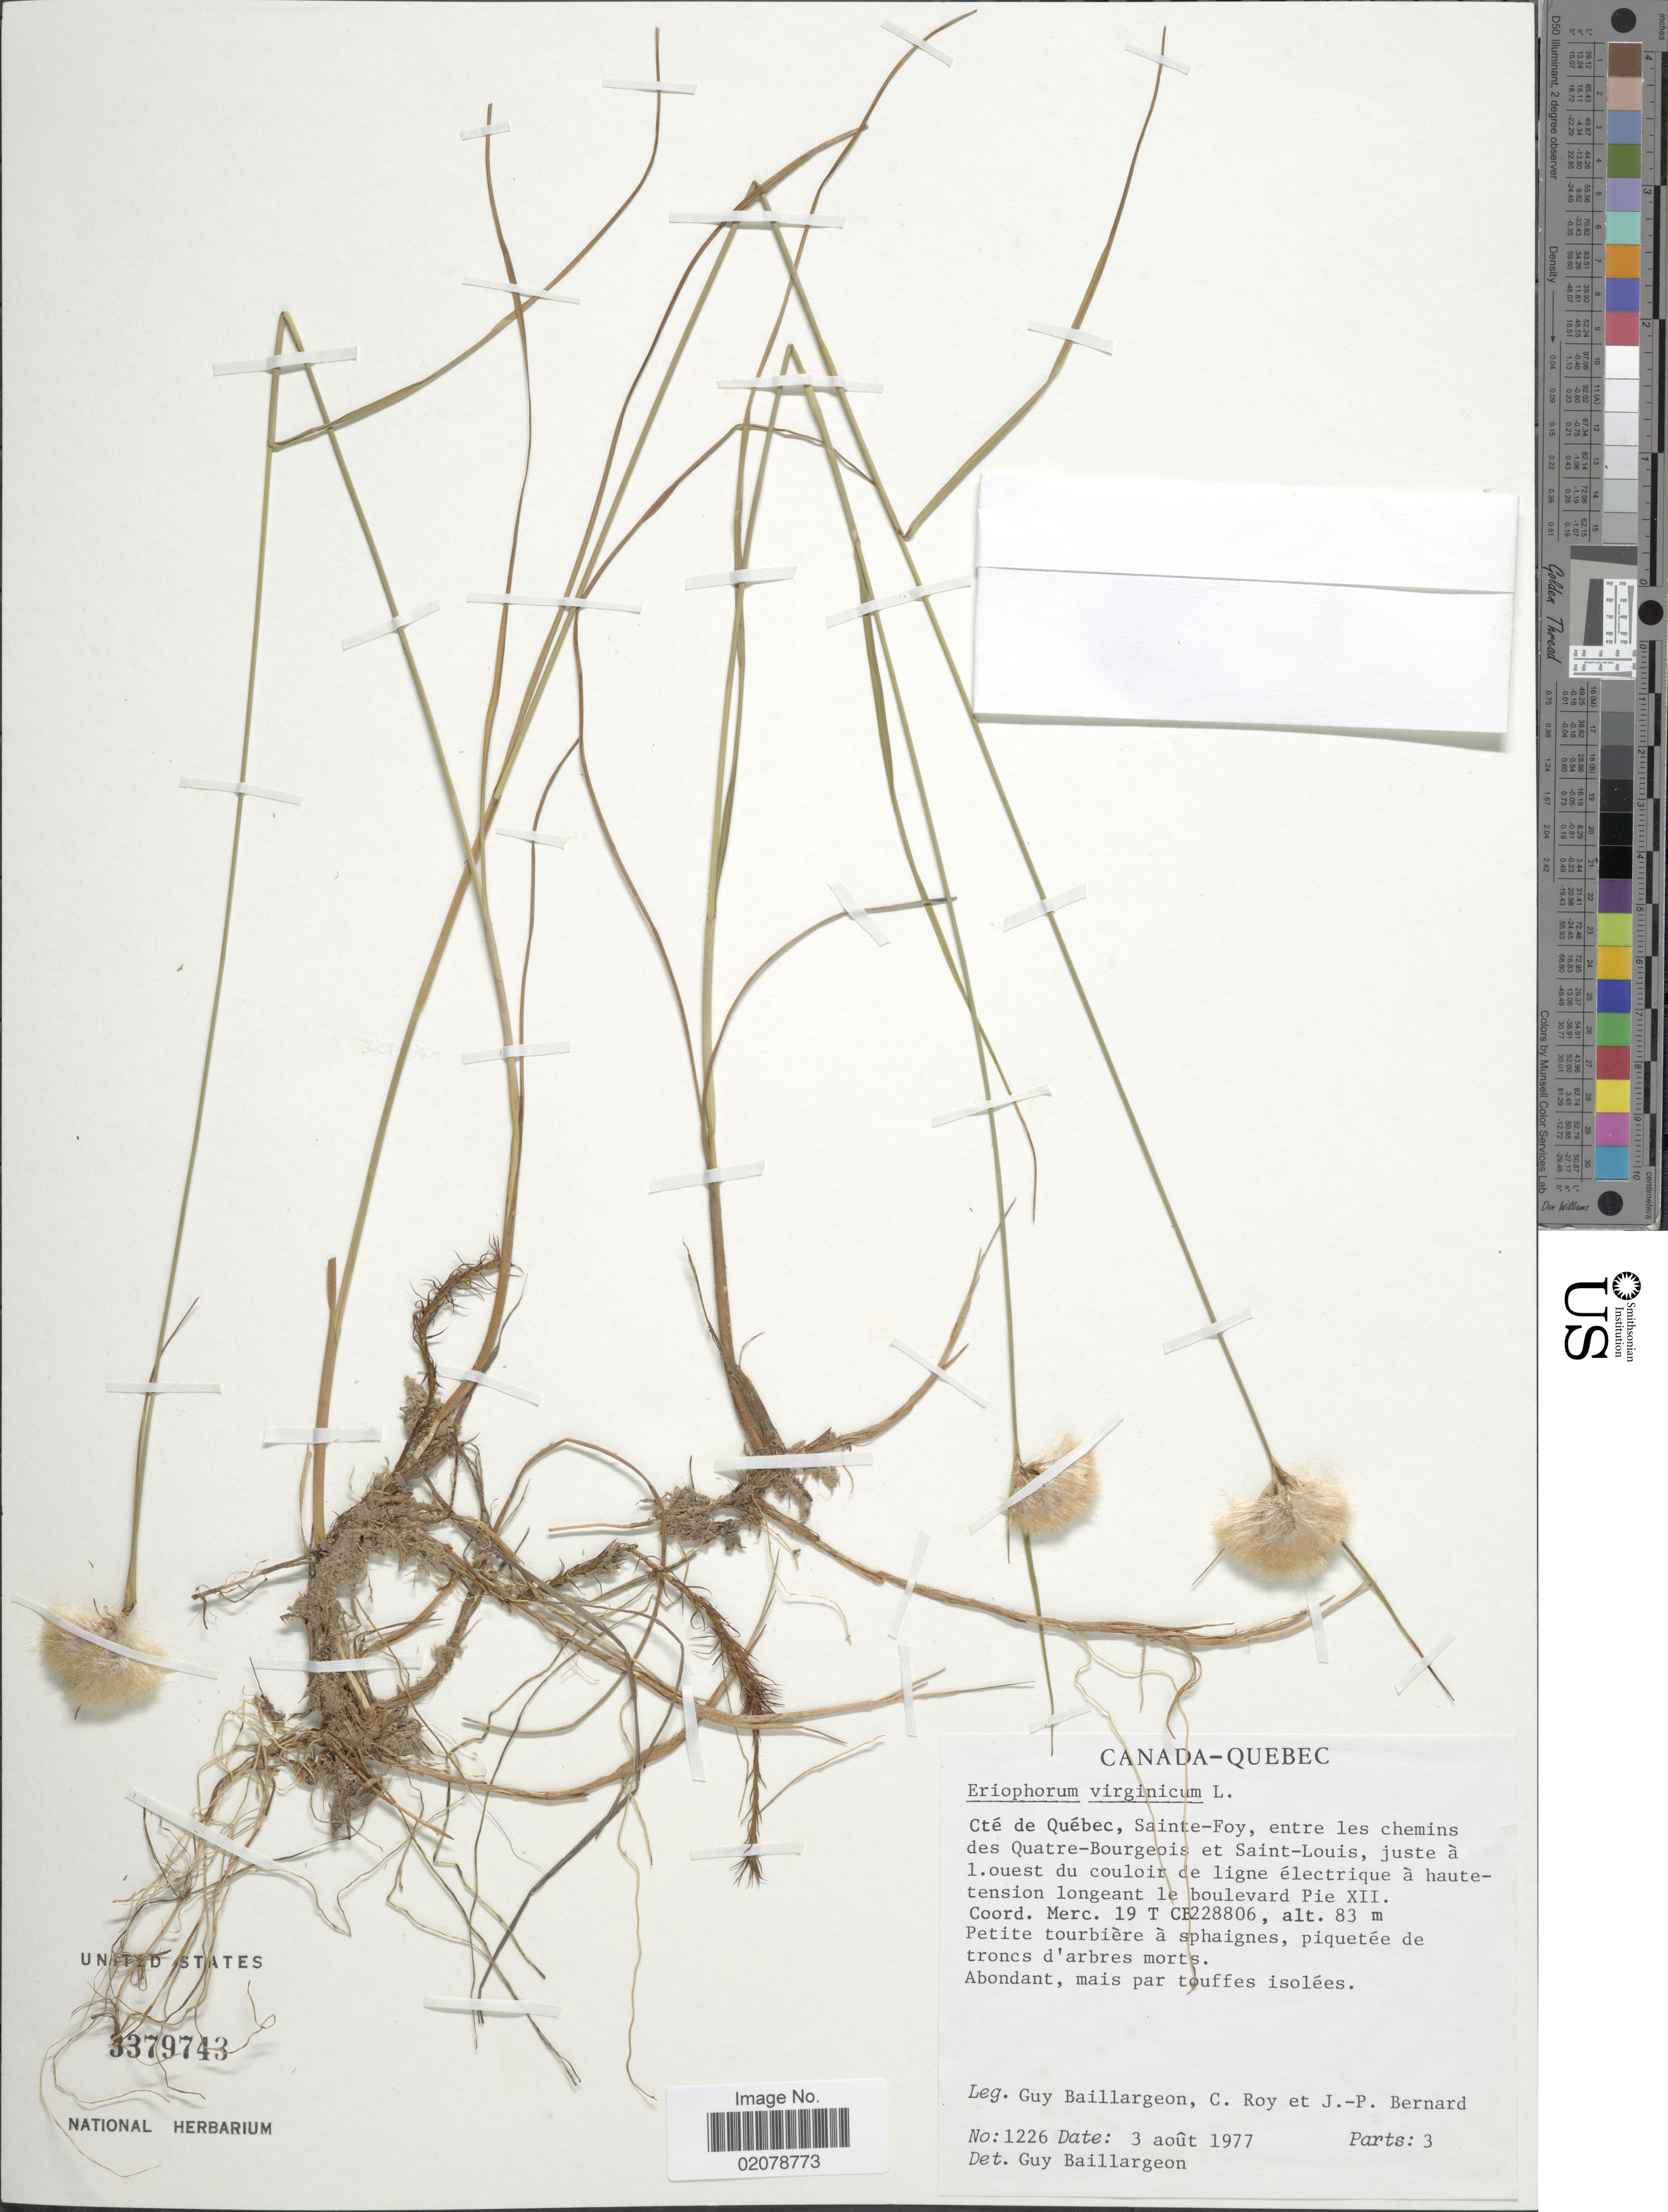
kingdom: Plantae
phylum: Tracheophyta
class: Liliopsida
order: Poales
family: Cyperaceae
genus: Eriophorum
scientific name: Eriophorum virginicum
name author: L.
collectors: G. Baillargeon, C. Roy & J.-P. Bernard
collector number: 1226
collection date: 1977-08-03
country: Canada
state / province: Quebec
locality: Sainte-Foy, entre les chemins des Quatre-Bourgeois et Saint-Louis, juste à l.ouest du couloir de ligne électrique à hautetension longeant le boulevard Pie XII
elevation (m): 83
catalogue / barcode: US 3379743